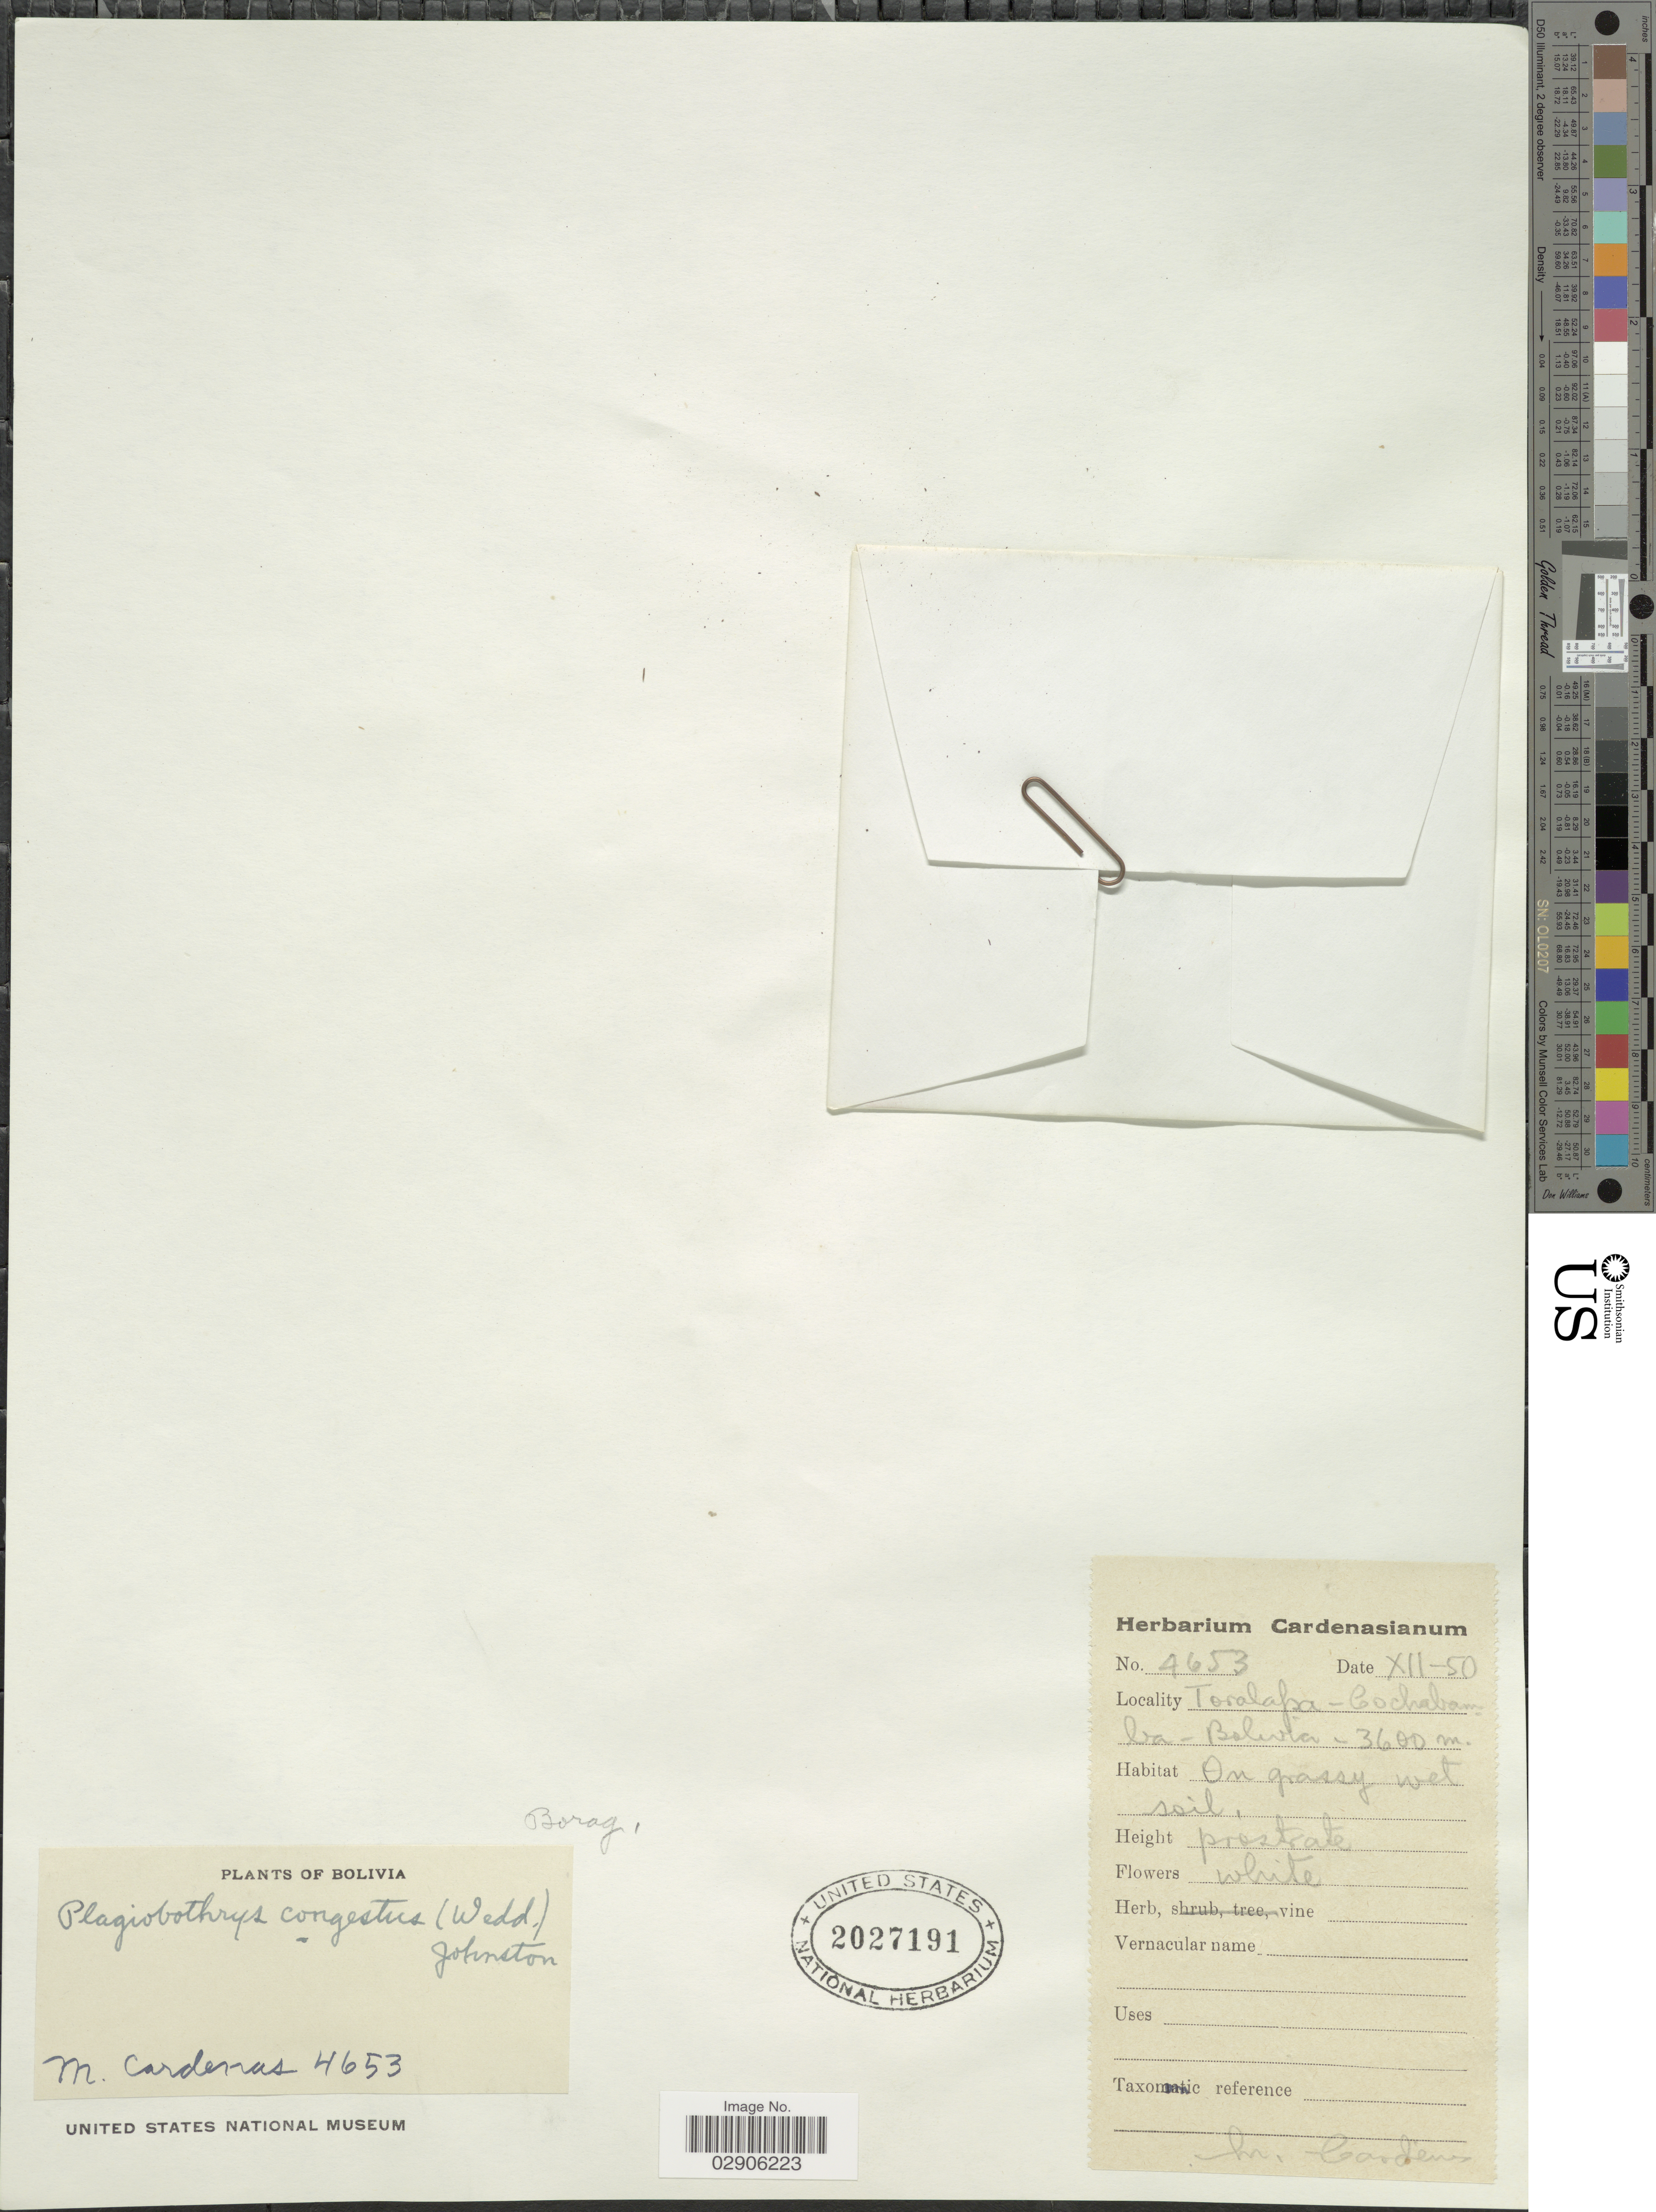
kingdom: Plantae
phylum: Tracheophyta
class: Magnoliopsida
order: Boraginales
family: Boraginaceae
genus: Plagiobothrys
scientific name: Plagiobothrys congestus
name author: (Wedd.) I.M. Johnst.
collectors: M. Cárdenas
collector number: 4653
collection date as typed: Transcribed d/m/y: /12/50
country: Bolivia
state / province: Cochabamba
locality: Toralapa-Cochabamba.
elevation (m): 3600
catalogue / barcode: US 2027191